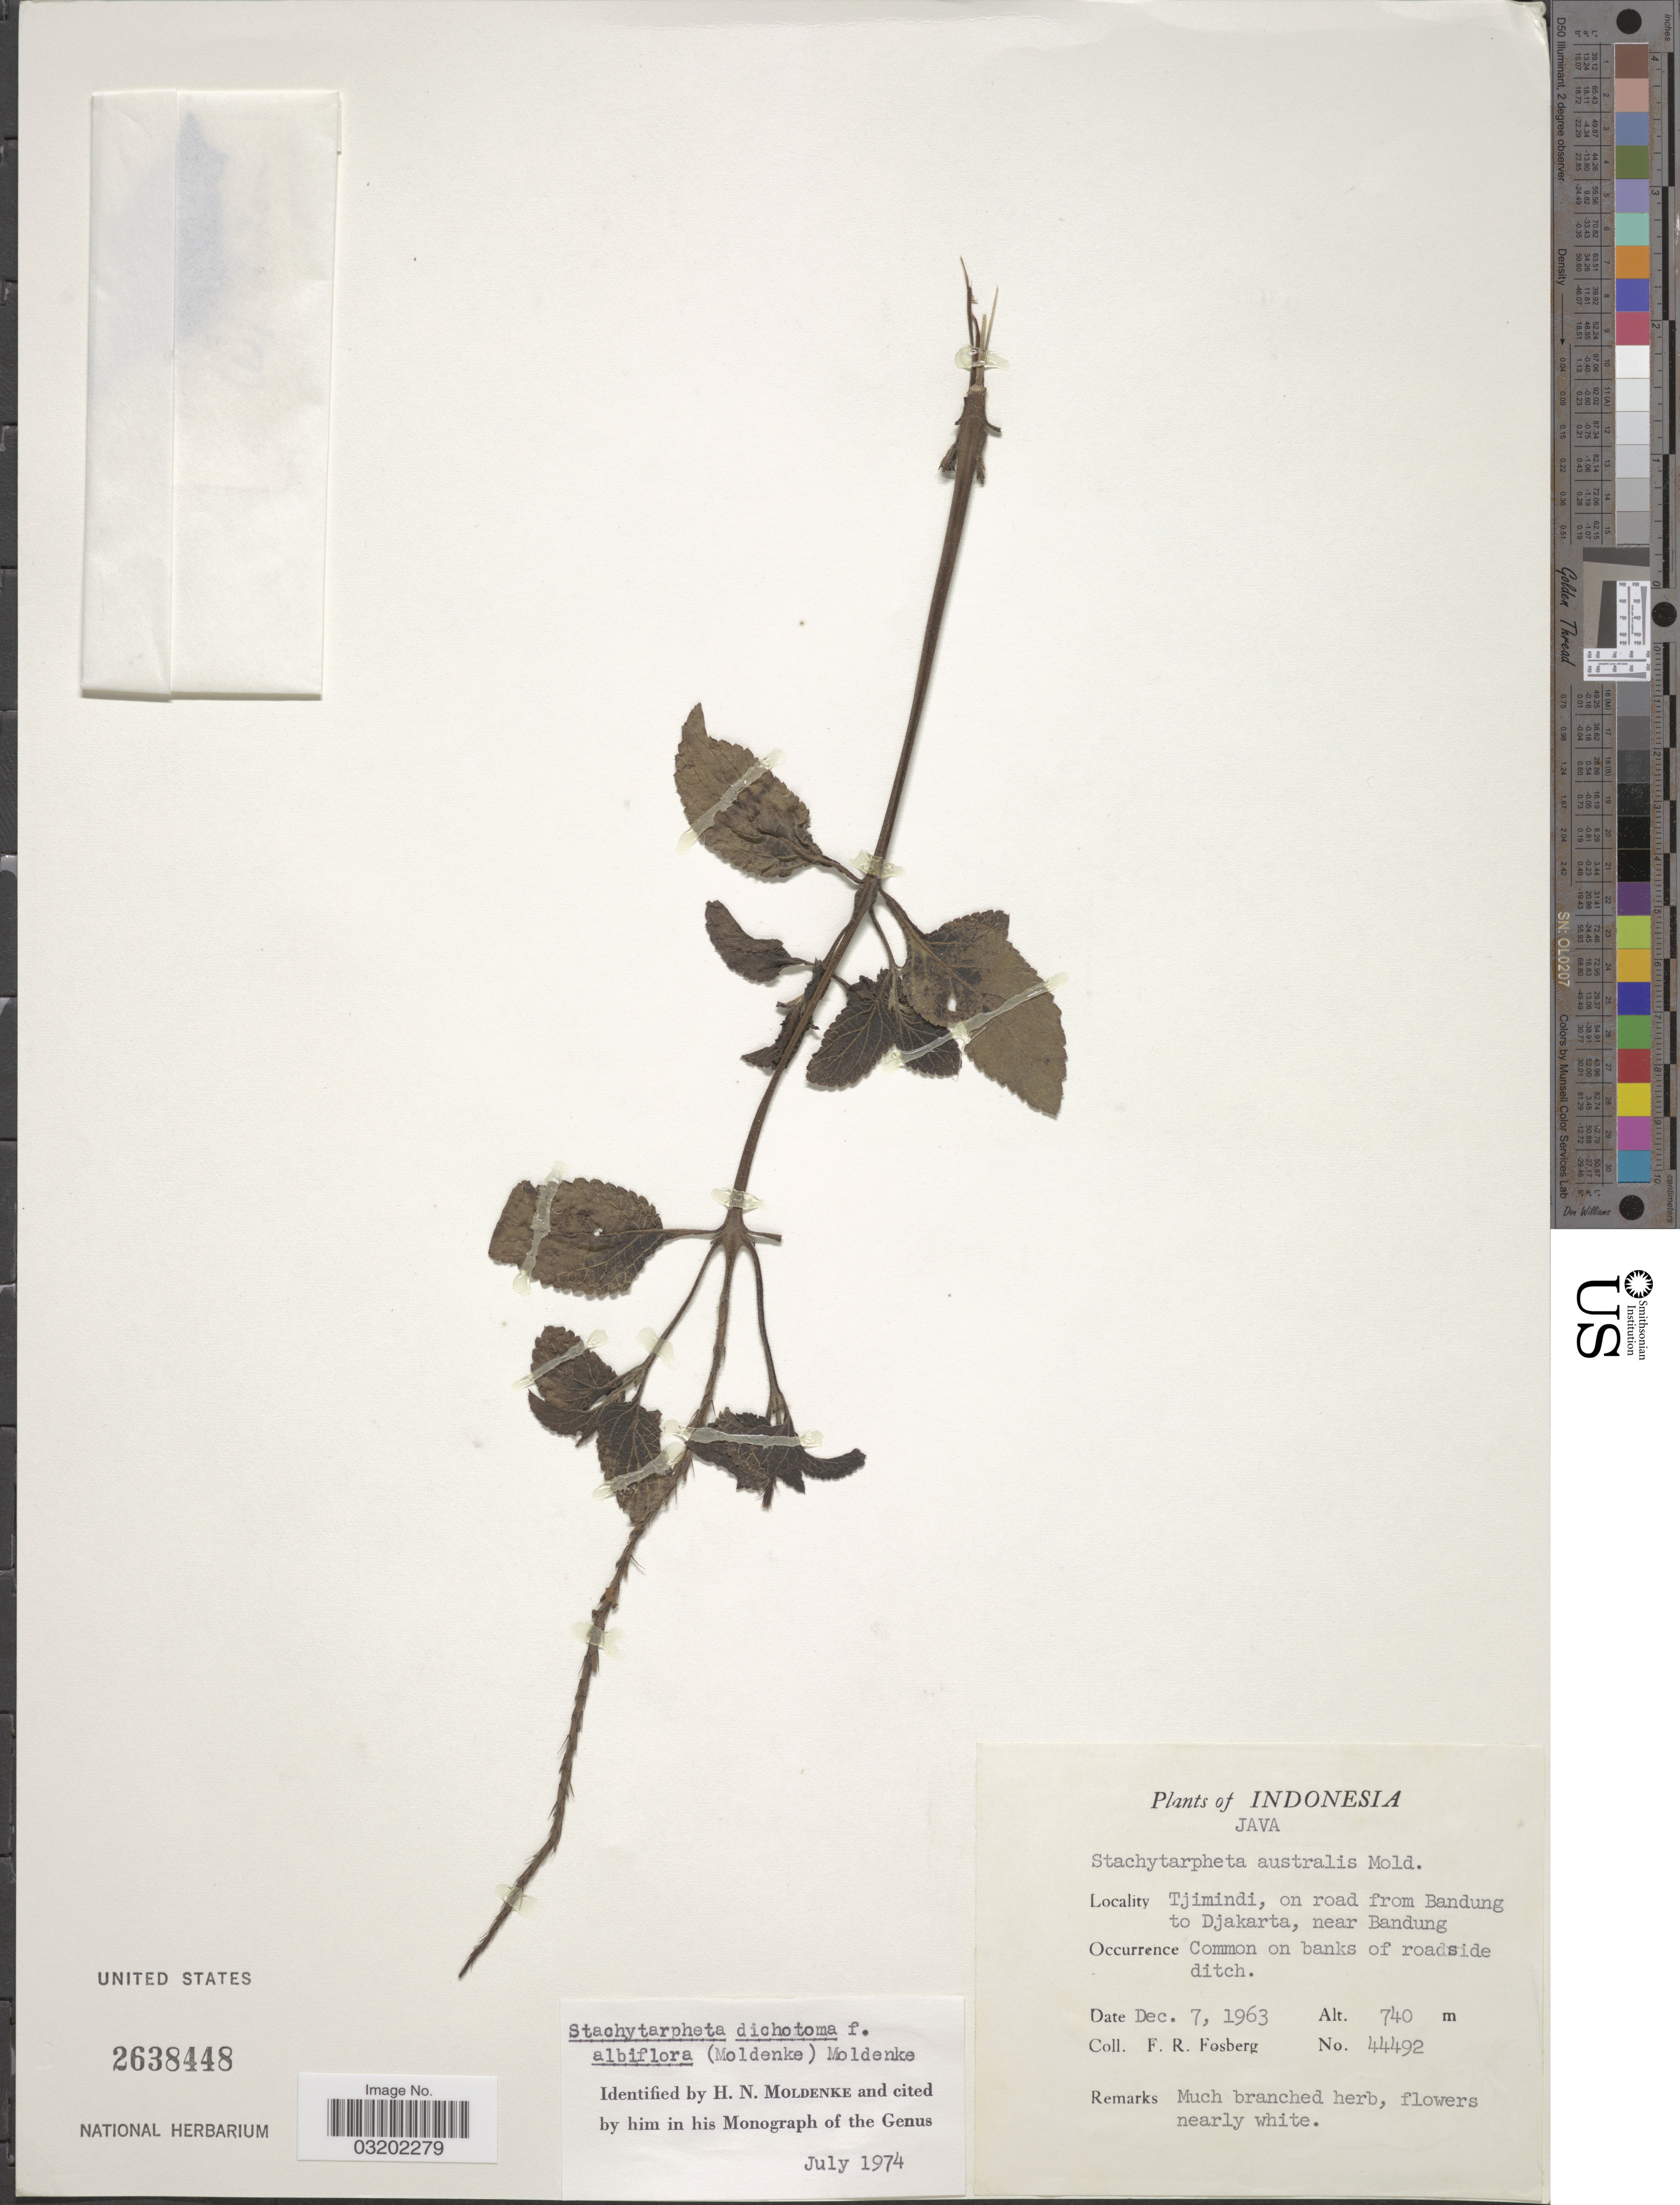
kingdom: Plantae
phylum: Tracheophyta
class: Magnoliopsida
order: Lamiales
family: Verbenaceae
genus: Stachytarpheta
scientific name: Stachytarpheta dichotoma f. albiflora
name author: (Moldenke) Moldenke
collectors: F. R. Fosberg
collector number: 44492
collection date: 1963-12-07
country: Indonesia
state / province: Java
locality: Tjimindi, on road from Bandung to Djakarta, near Bandung.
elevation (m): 740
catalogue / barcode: US 2638448